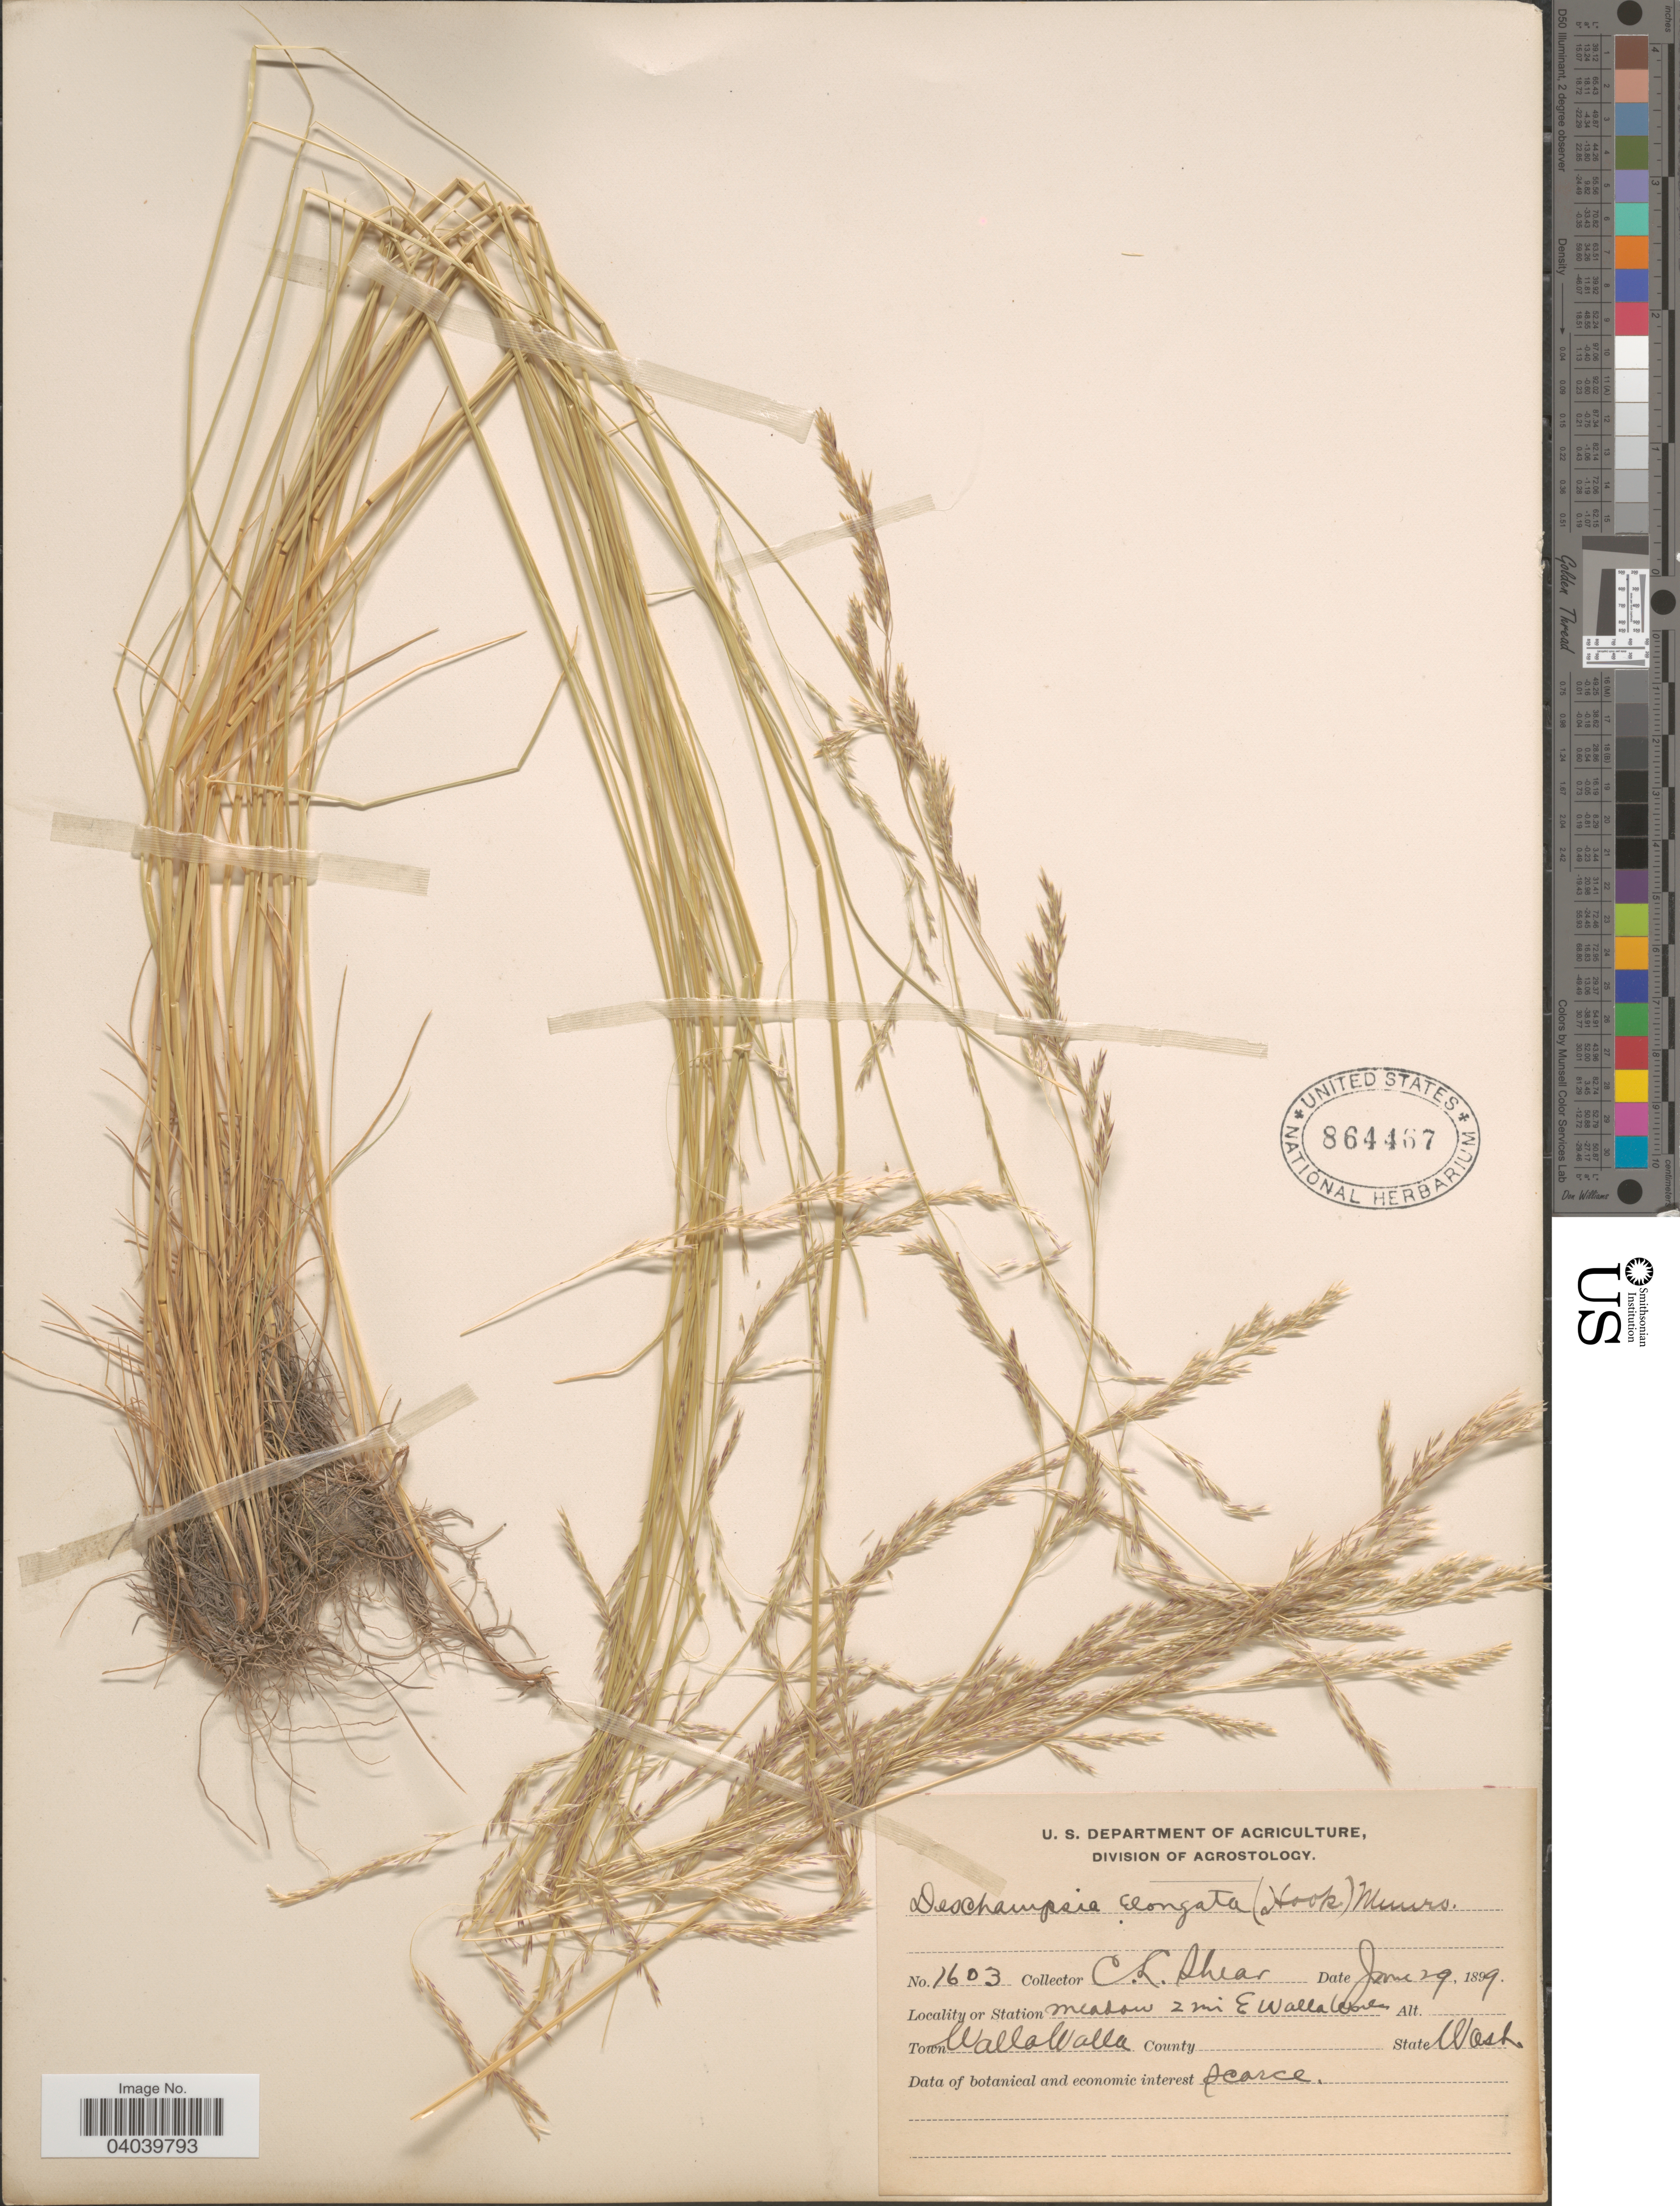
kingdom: Plantae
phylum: Tracheophyta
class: Liliopsida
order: Poales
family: Poaceae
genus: Deschampsia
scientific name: Deschampsia elongata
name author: (Hook.) Munro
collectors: C. L. Shear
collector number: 1603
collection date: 1899-06-29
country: United States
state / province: Washington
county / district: Walla Walla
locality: Meadow 2 mi E Walla Walla. Walla Walla.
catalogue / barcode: US 864467